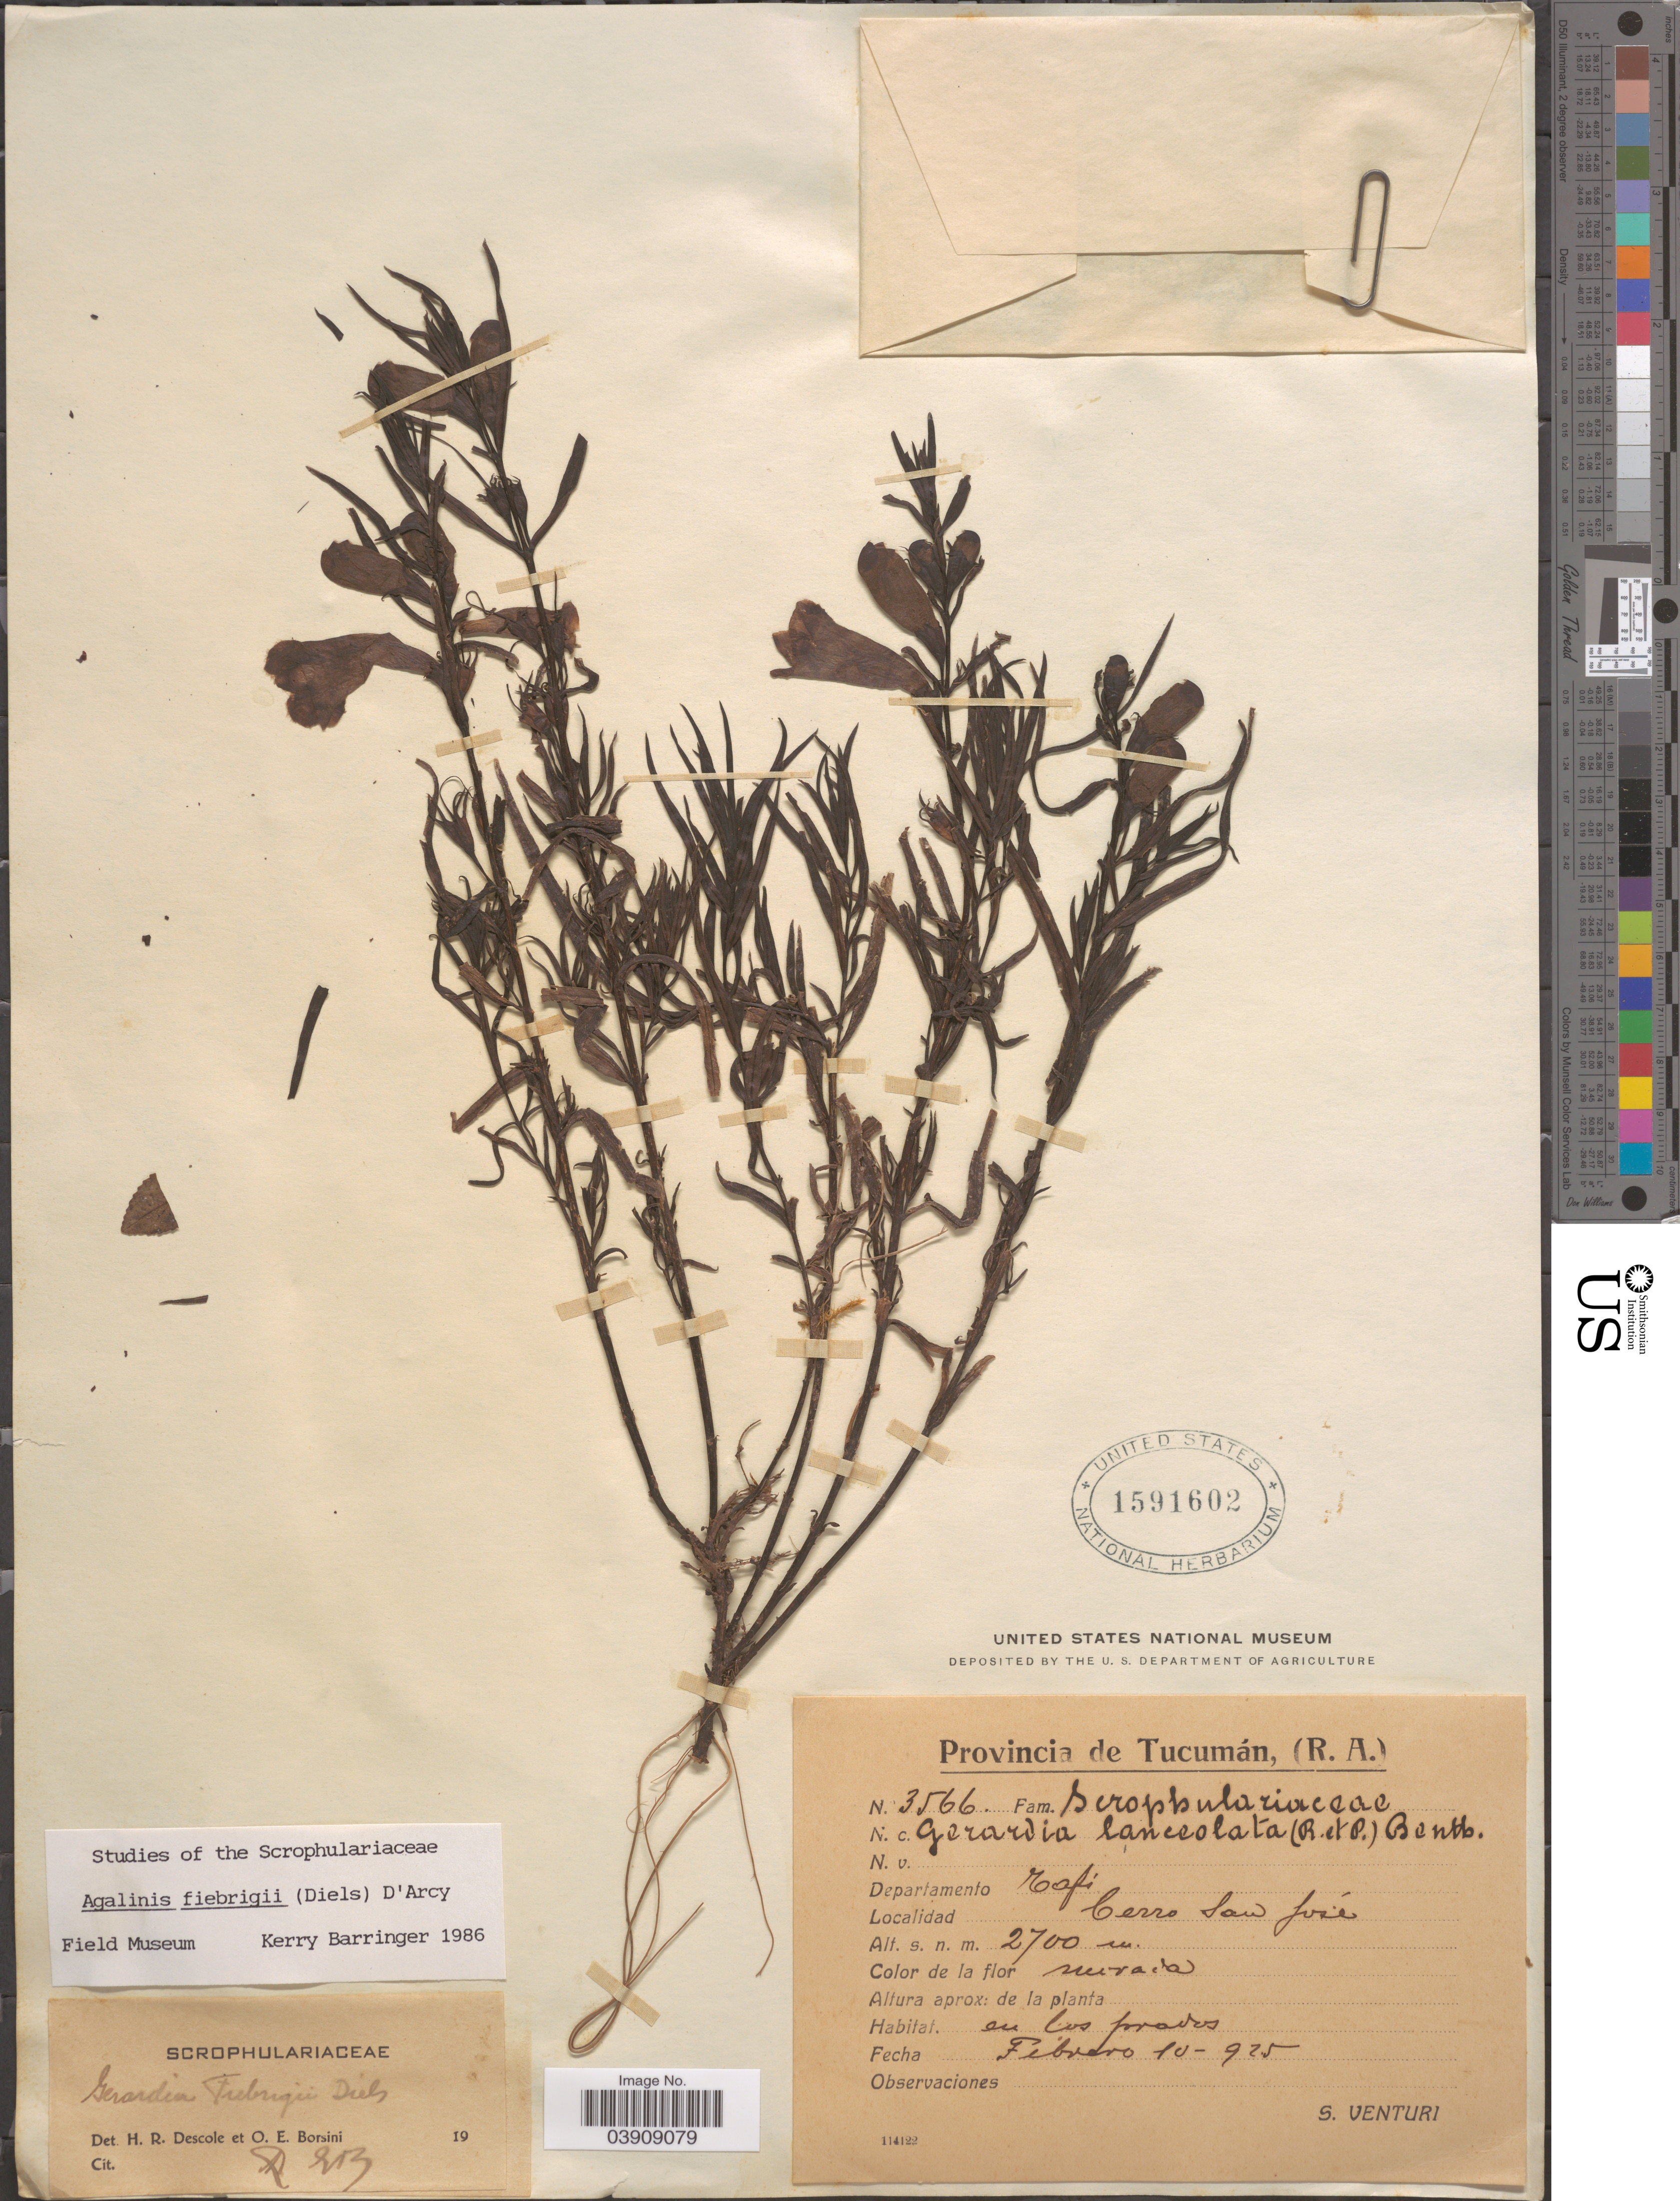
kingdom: Plantae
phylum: Tracheophyta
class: Magnoliopsida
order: Lamiales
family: Orobanchaceae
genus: Agalinis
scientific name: Agalinis fiebrigii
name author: (Diels) D'Arcy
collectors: S. Venturi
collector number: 3566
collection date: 1925-02-10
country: Argentina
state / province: Tucuman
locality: Departamento Tafi. Cerro San José.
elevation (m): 2700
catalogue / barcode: US 1591602